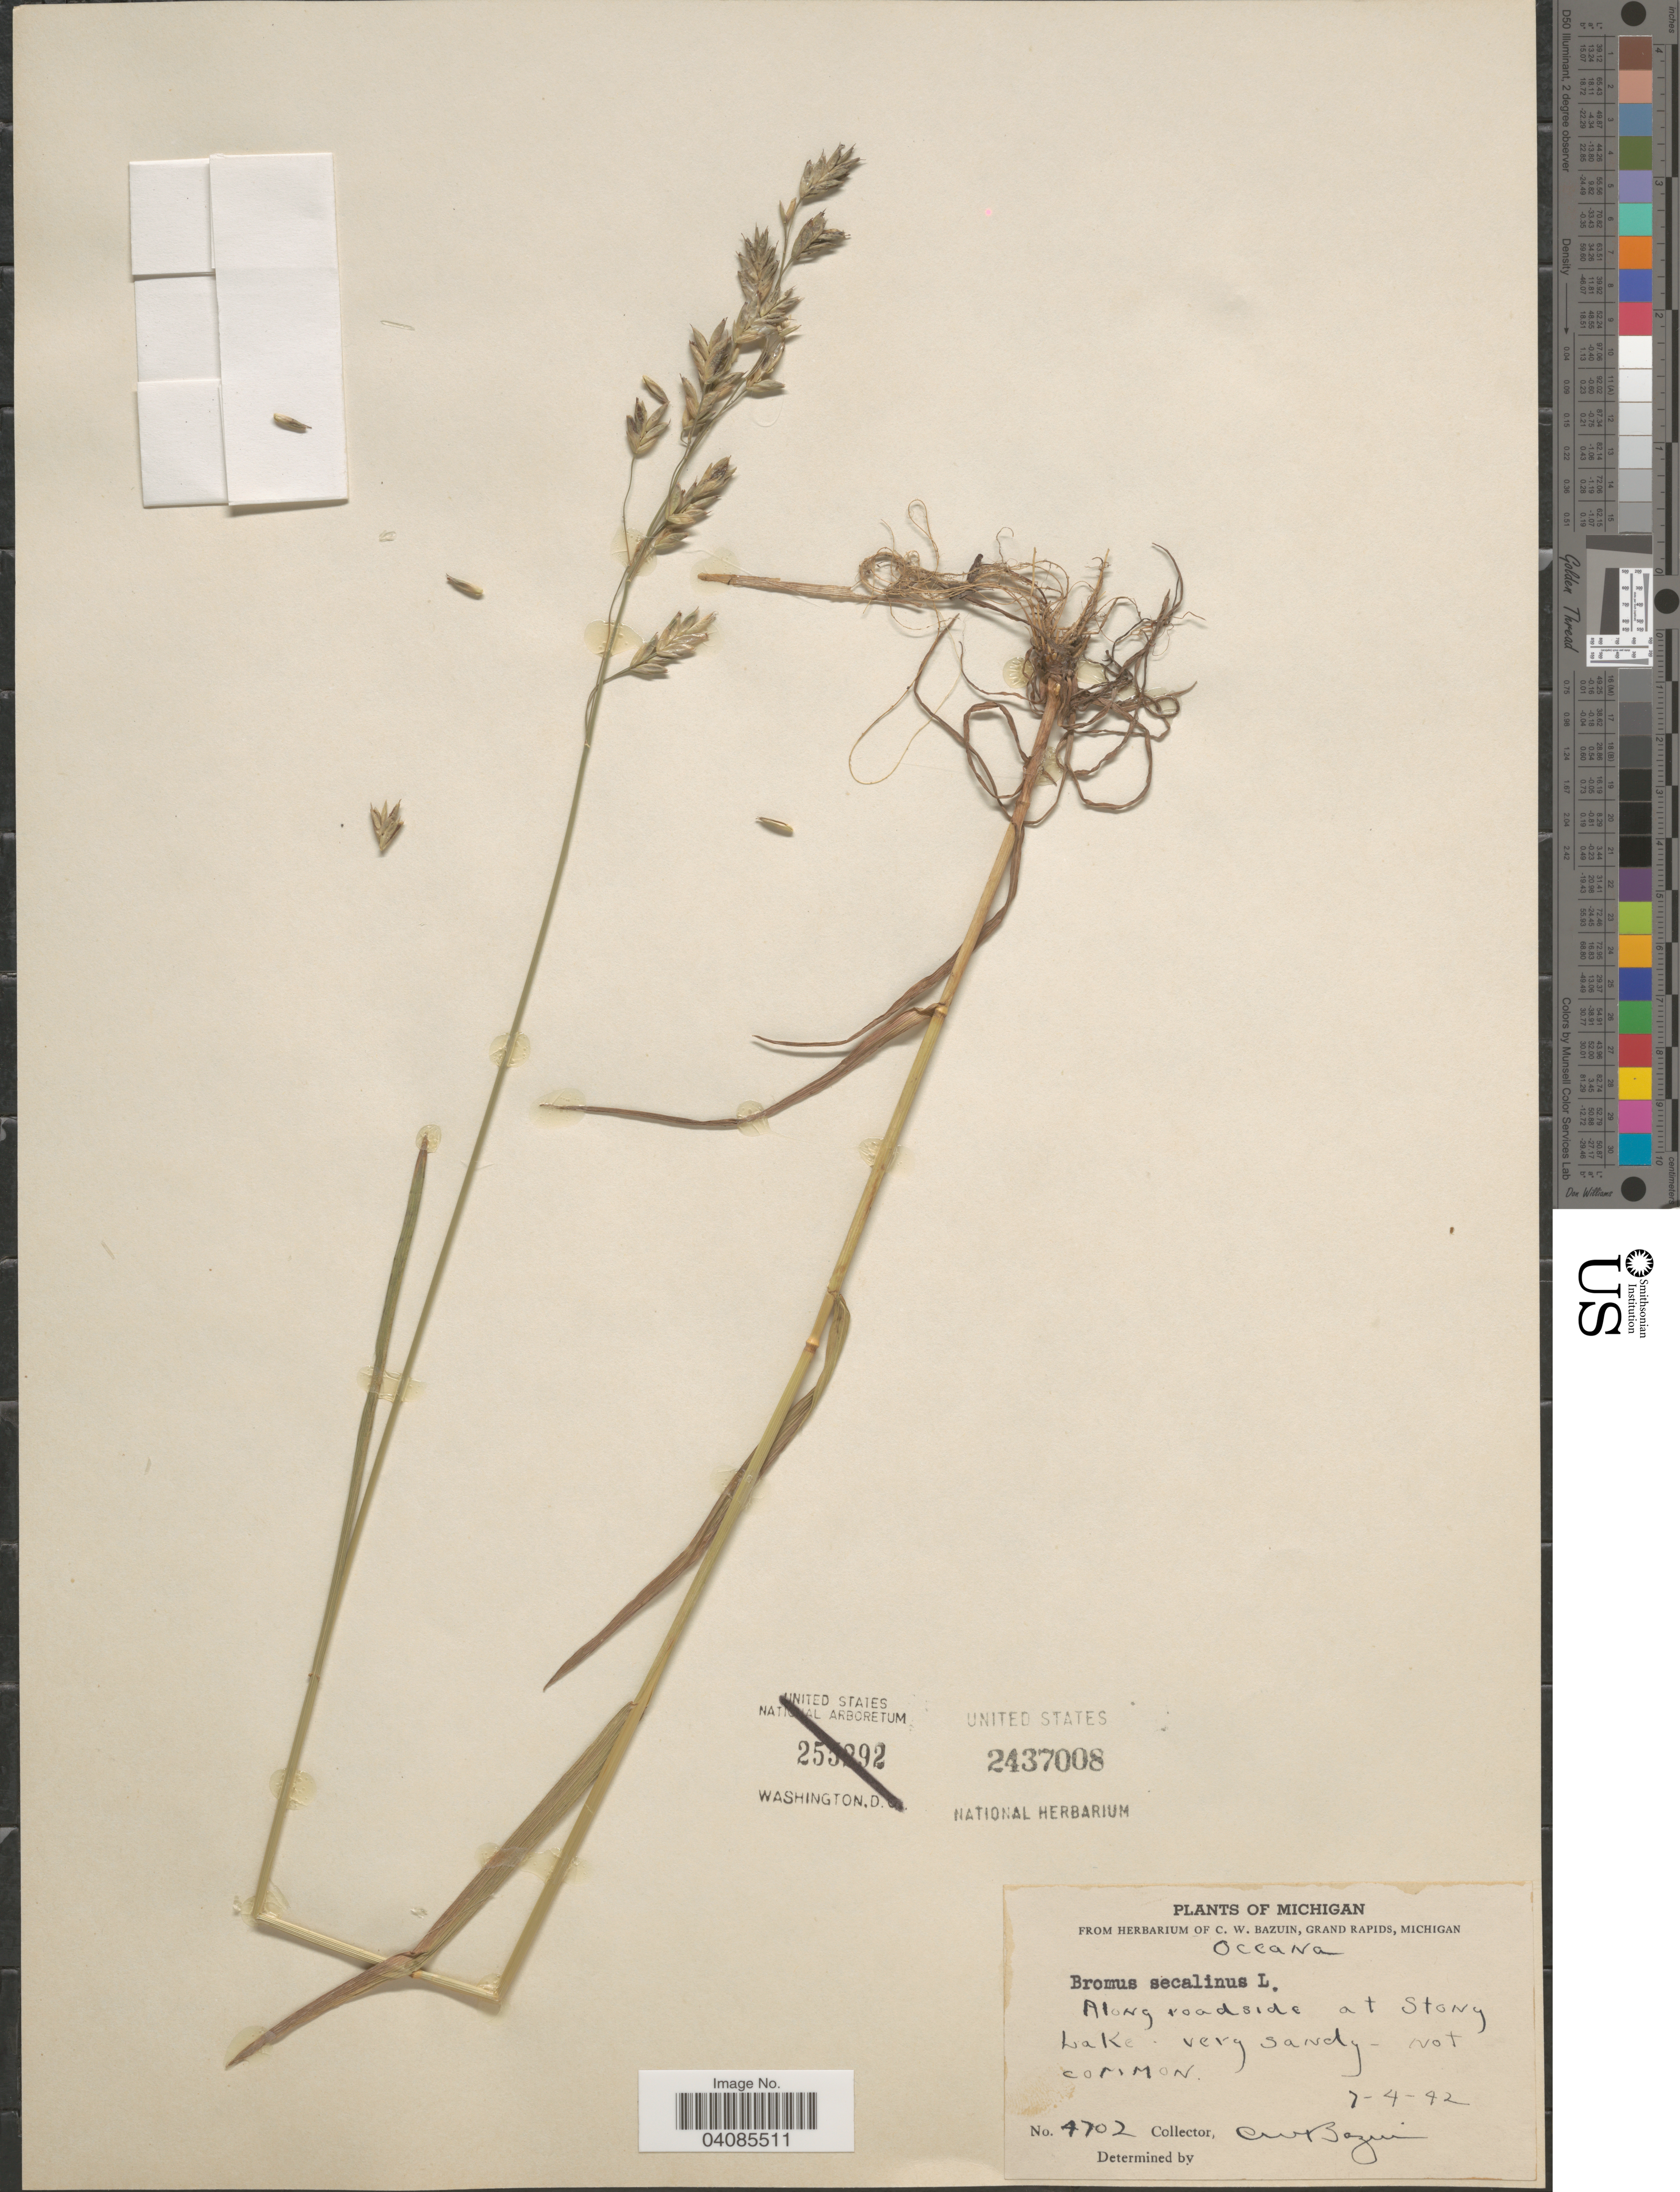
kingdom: Plantae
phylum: Tracheophyta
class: Liliopsida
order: Poales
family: Poaceae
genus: Bromus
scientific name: Bromus secalinus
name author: L.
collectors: C. Bazuin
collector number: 4702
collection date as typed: Transcribed d/m/y: 4/7/42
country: United States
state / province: Michigan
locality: Oceana. Along roadside at Stony Lake.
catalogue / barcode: US 2437008